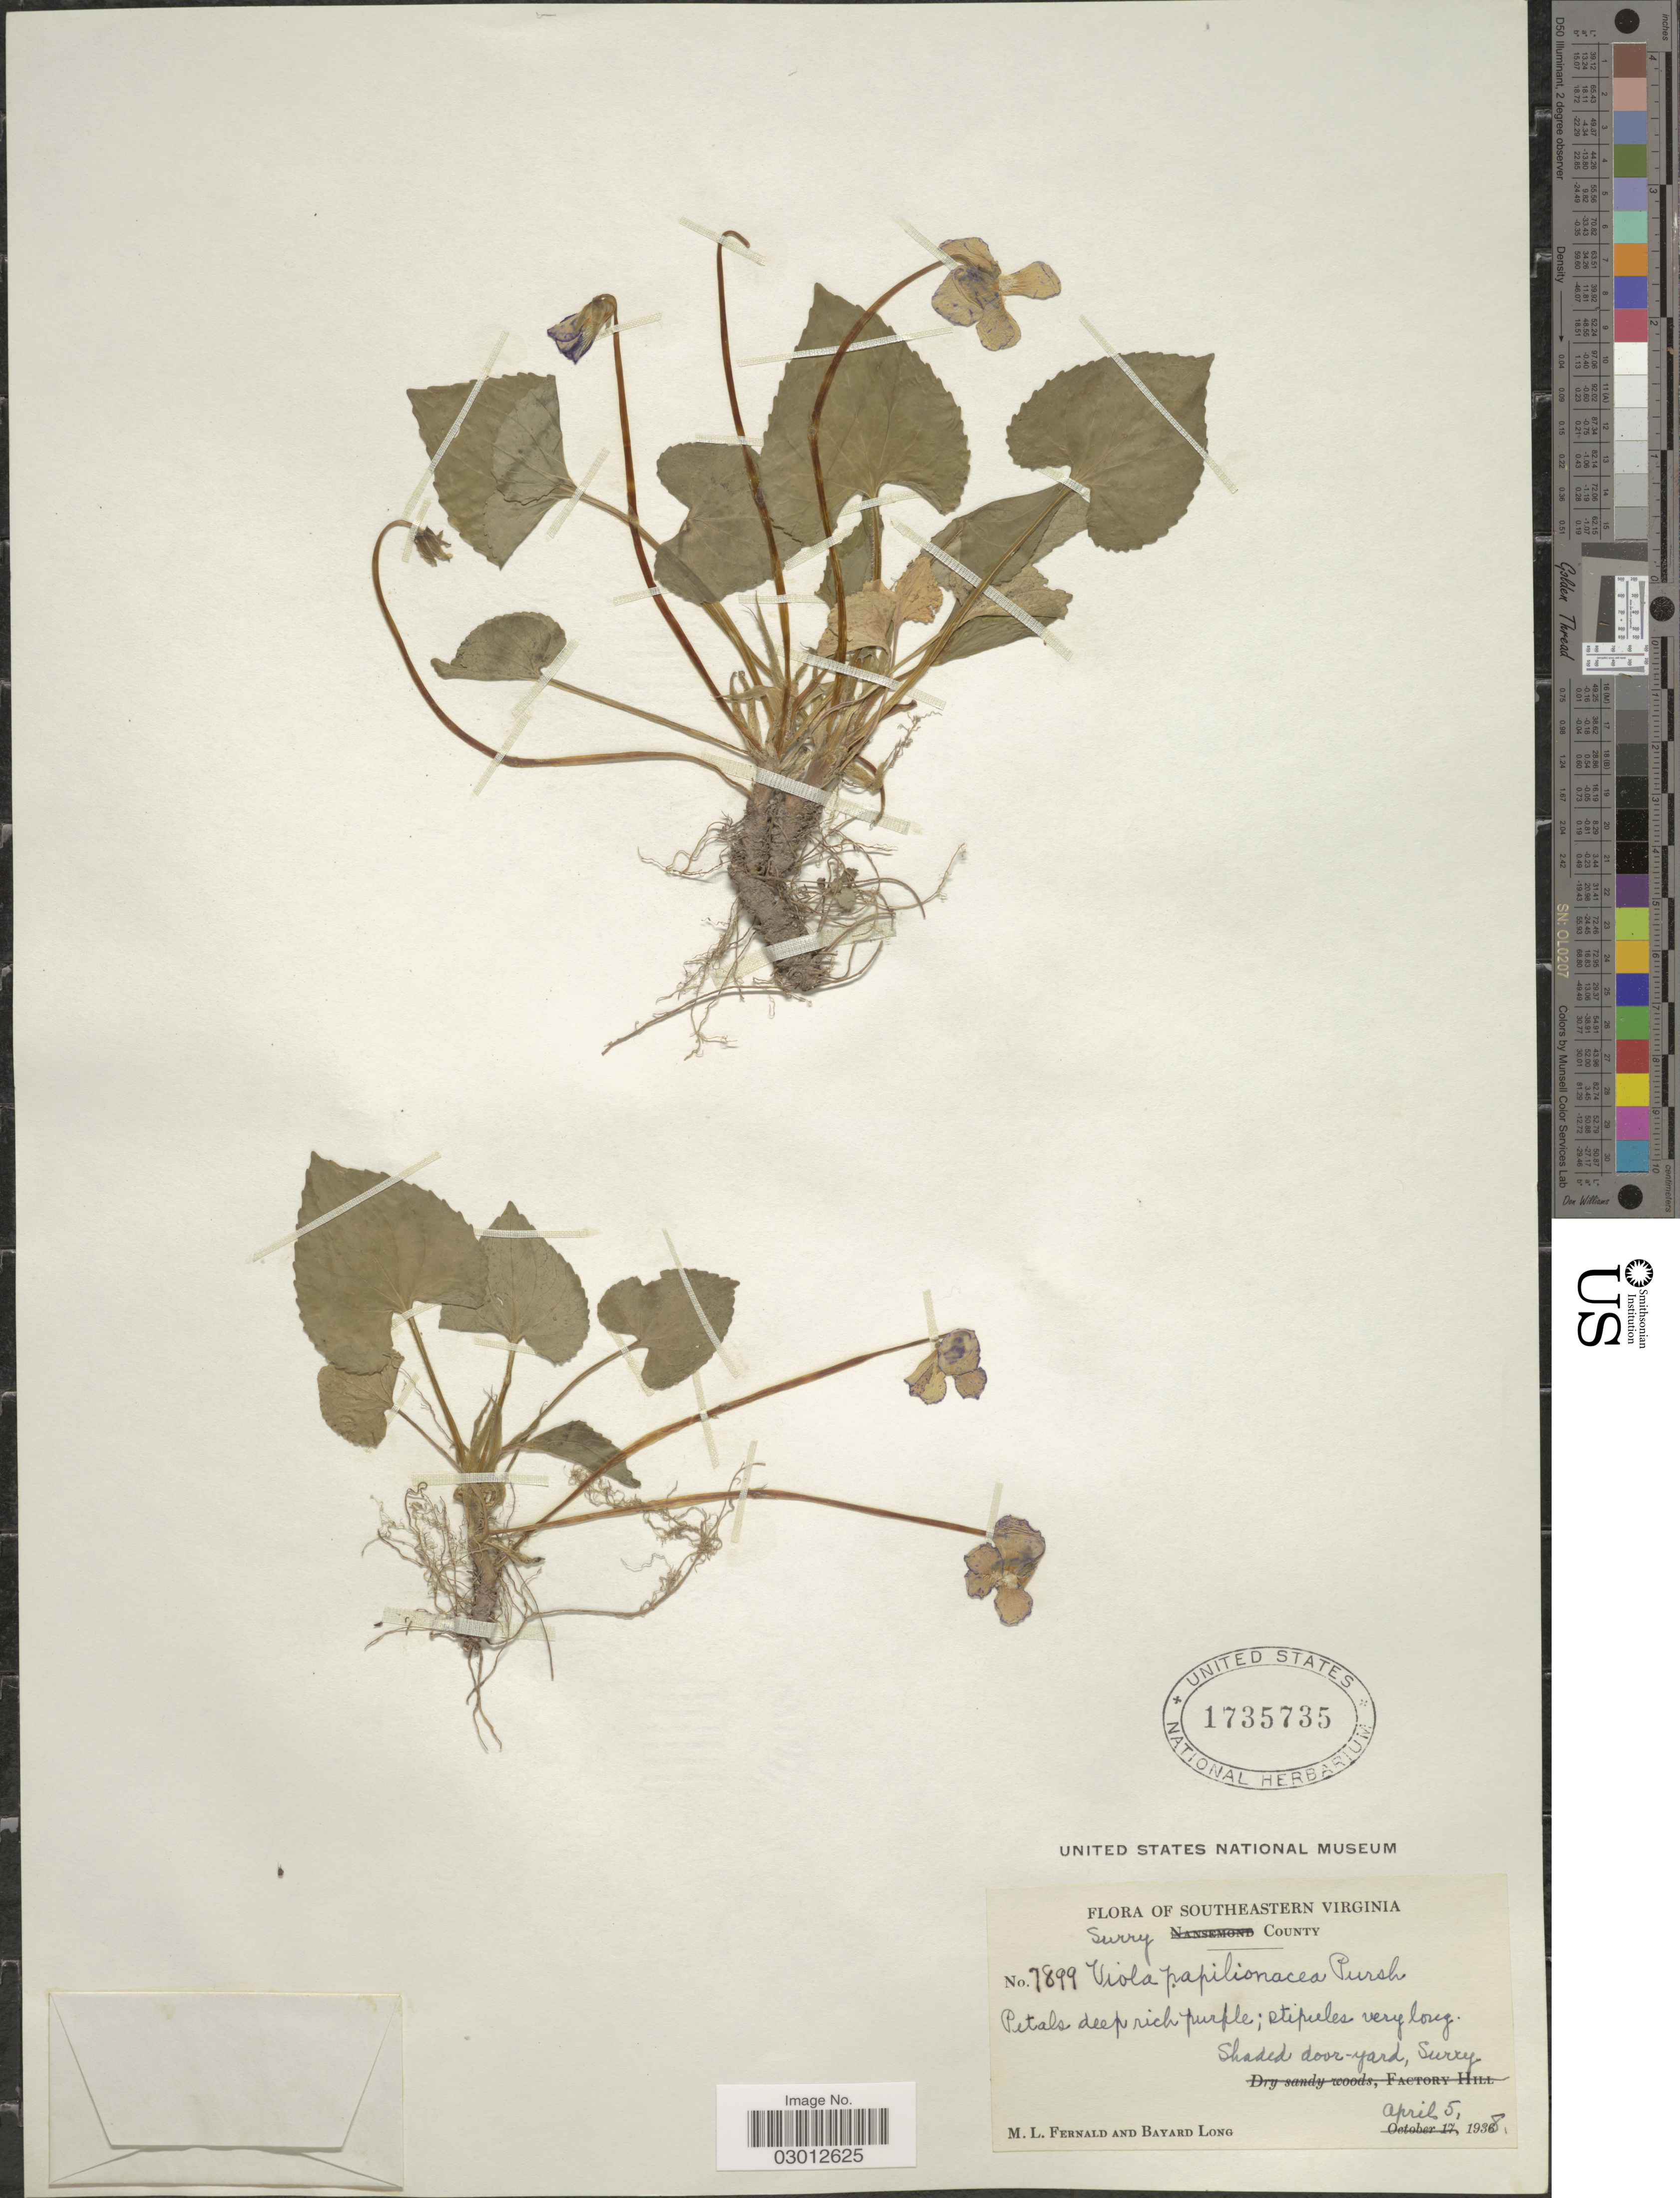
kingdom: Plantae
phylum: Tracheophyta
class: Magnoliopsida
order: Malpighiales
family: Violaceae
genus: Viola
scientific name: Viola papilionacea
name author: Pursh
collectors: M. L. Fernald & B. Long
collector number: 7899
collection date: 1938-04-05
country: United States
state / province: Virginia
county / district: Surry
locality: Southeastern Virginia, Surry County, Shaded door-yard, Surry.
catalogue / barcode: US 1735735